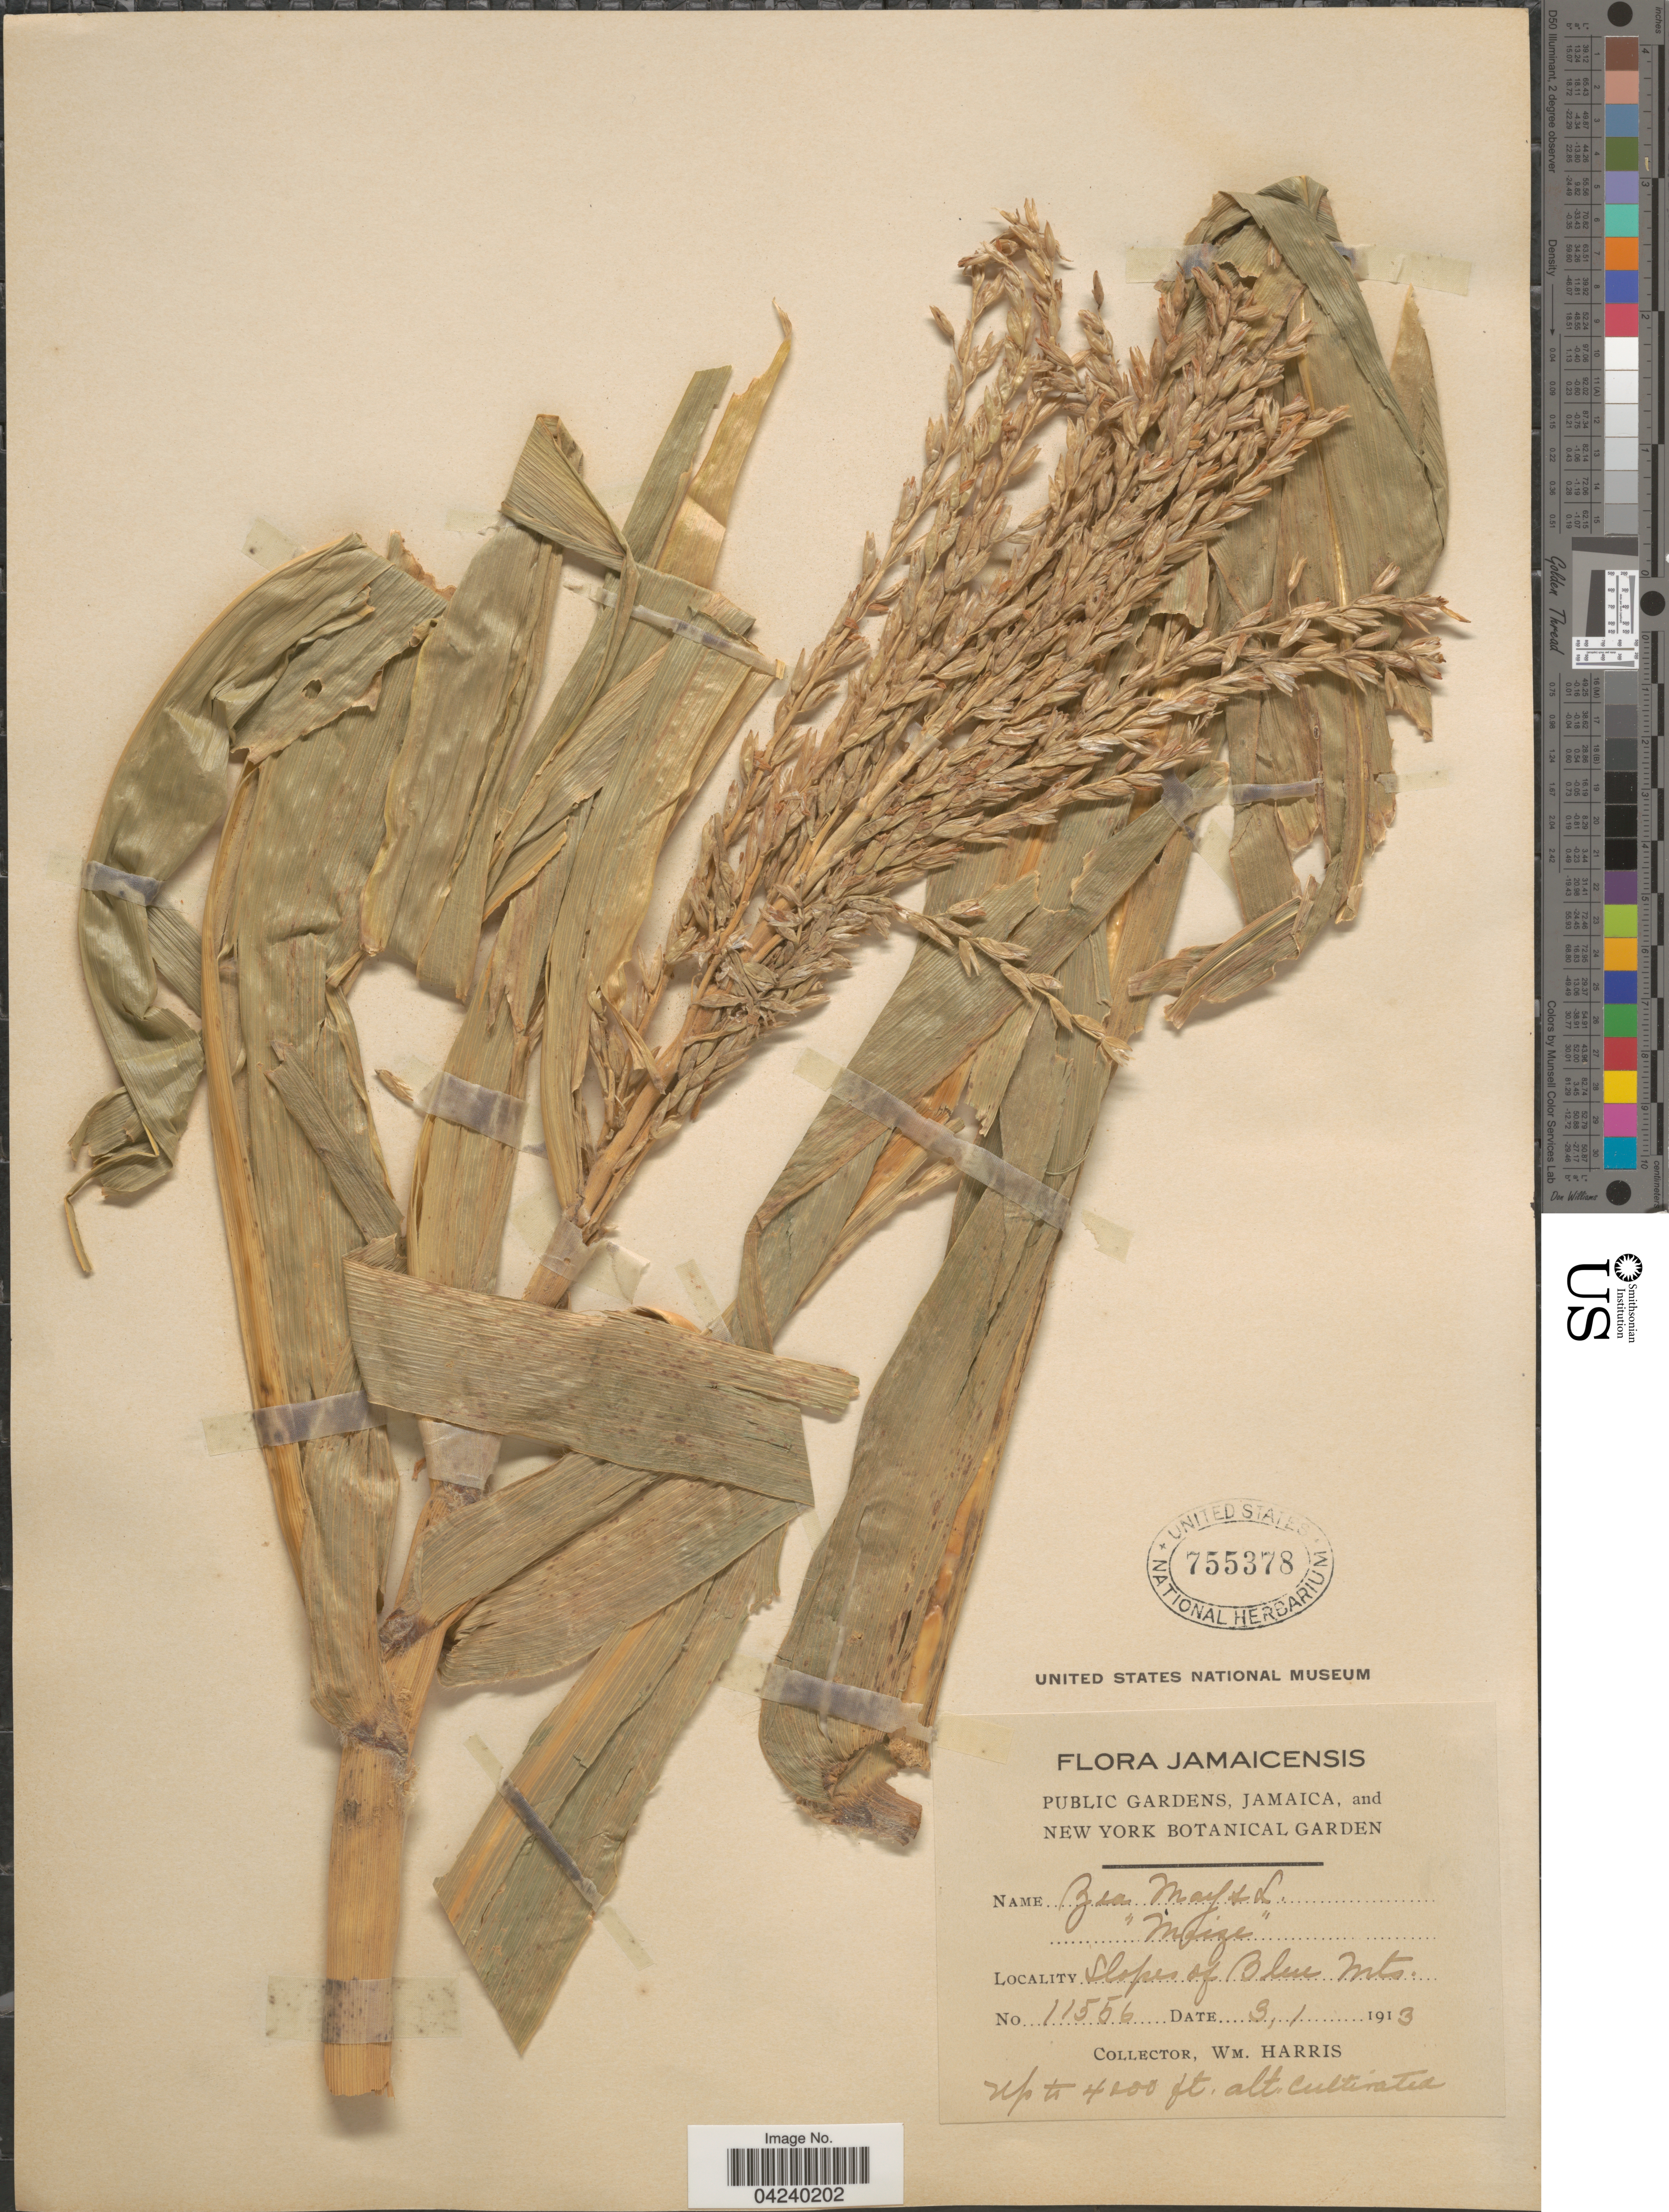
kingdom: Plantae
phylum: Tracheophyta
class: Liliopsida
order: Poales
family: Poaceae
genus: Zea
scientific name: Zea mays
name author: L.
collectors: W. H. Harris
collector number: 11556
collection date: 1913-01-03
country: Jamaica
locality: Slopes of Blue Mts.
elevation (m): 1280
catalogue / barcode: US 755378